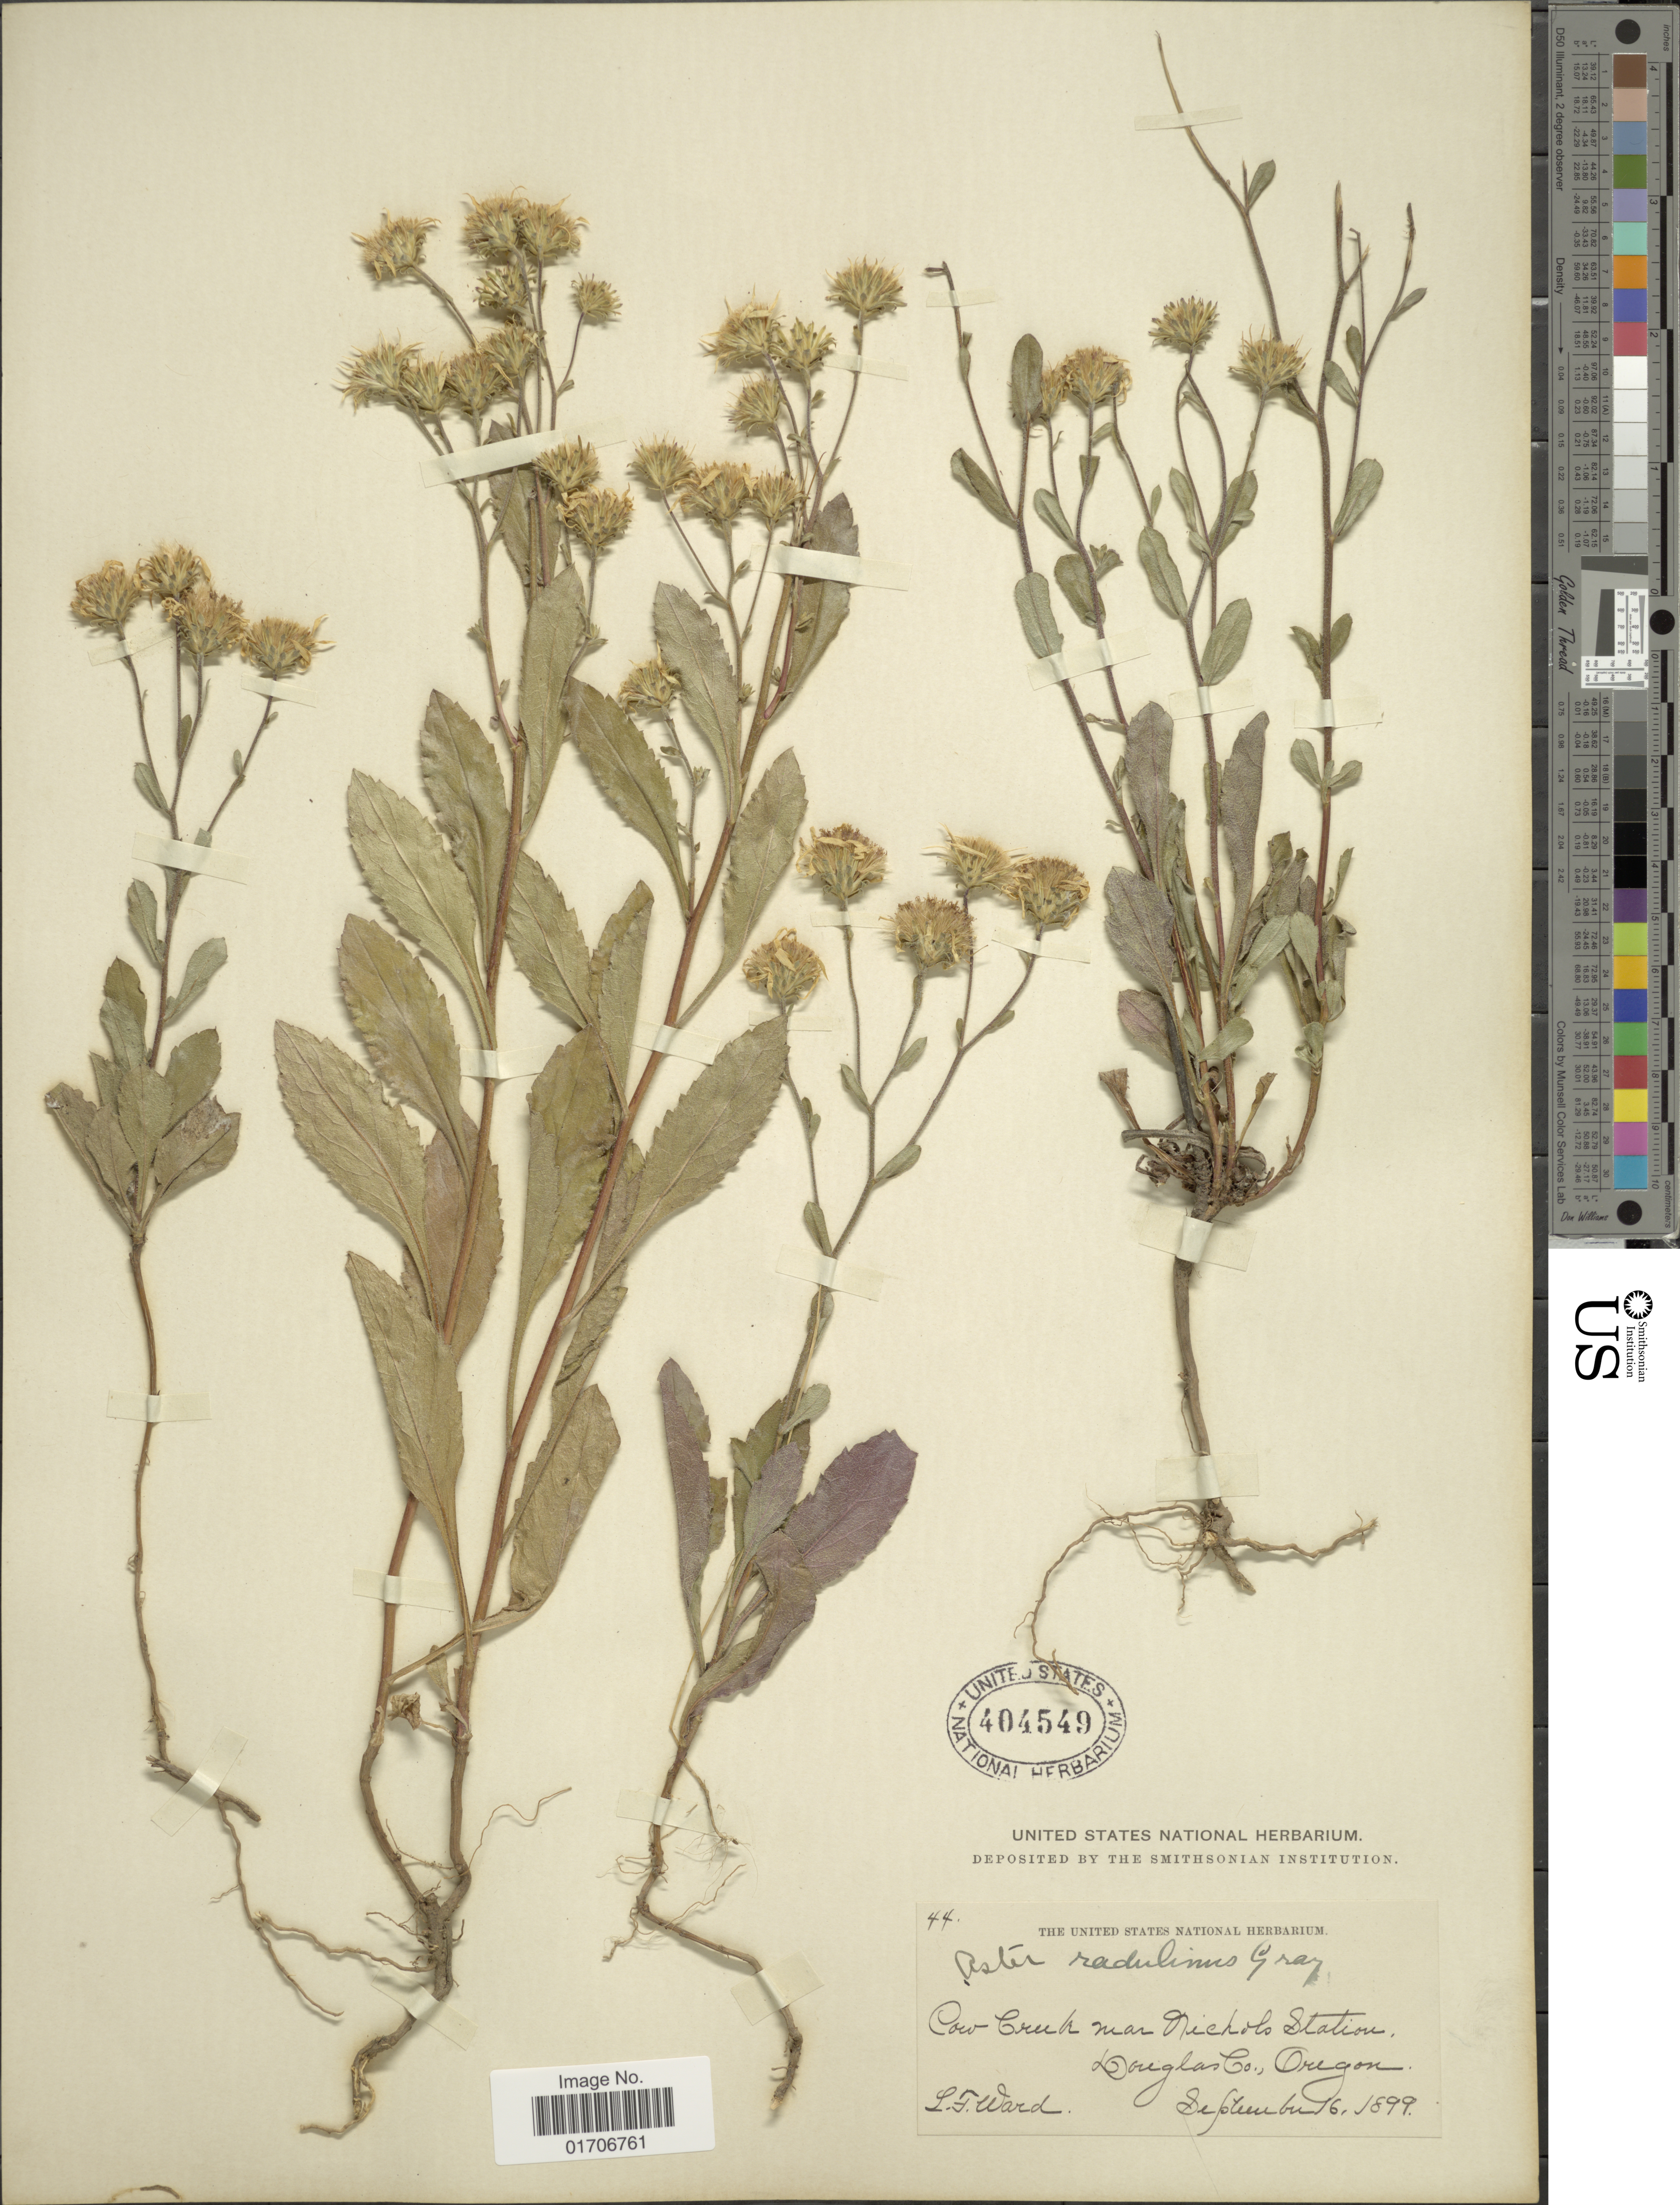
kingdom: Plantae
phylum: Tracheophyta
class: Magnoliopsida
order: Asterales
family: Asteraceae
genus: Eurybia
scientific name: Eurybia radulina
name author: (A. Gray) G.L. Nesom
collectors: L. Ward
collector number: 44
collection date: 1899-09-16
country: United States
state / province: Oregon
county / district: Douglas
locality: Cow Creek near Nichols Station, Douglas Co., Oregon.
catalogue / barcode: US 404549